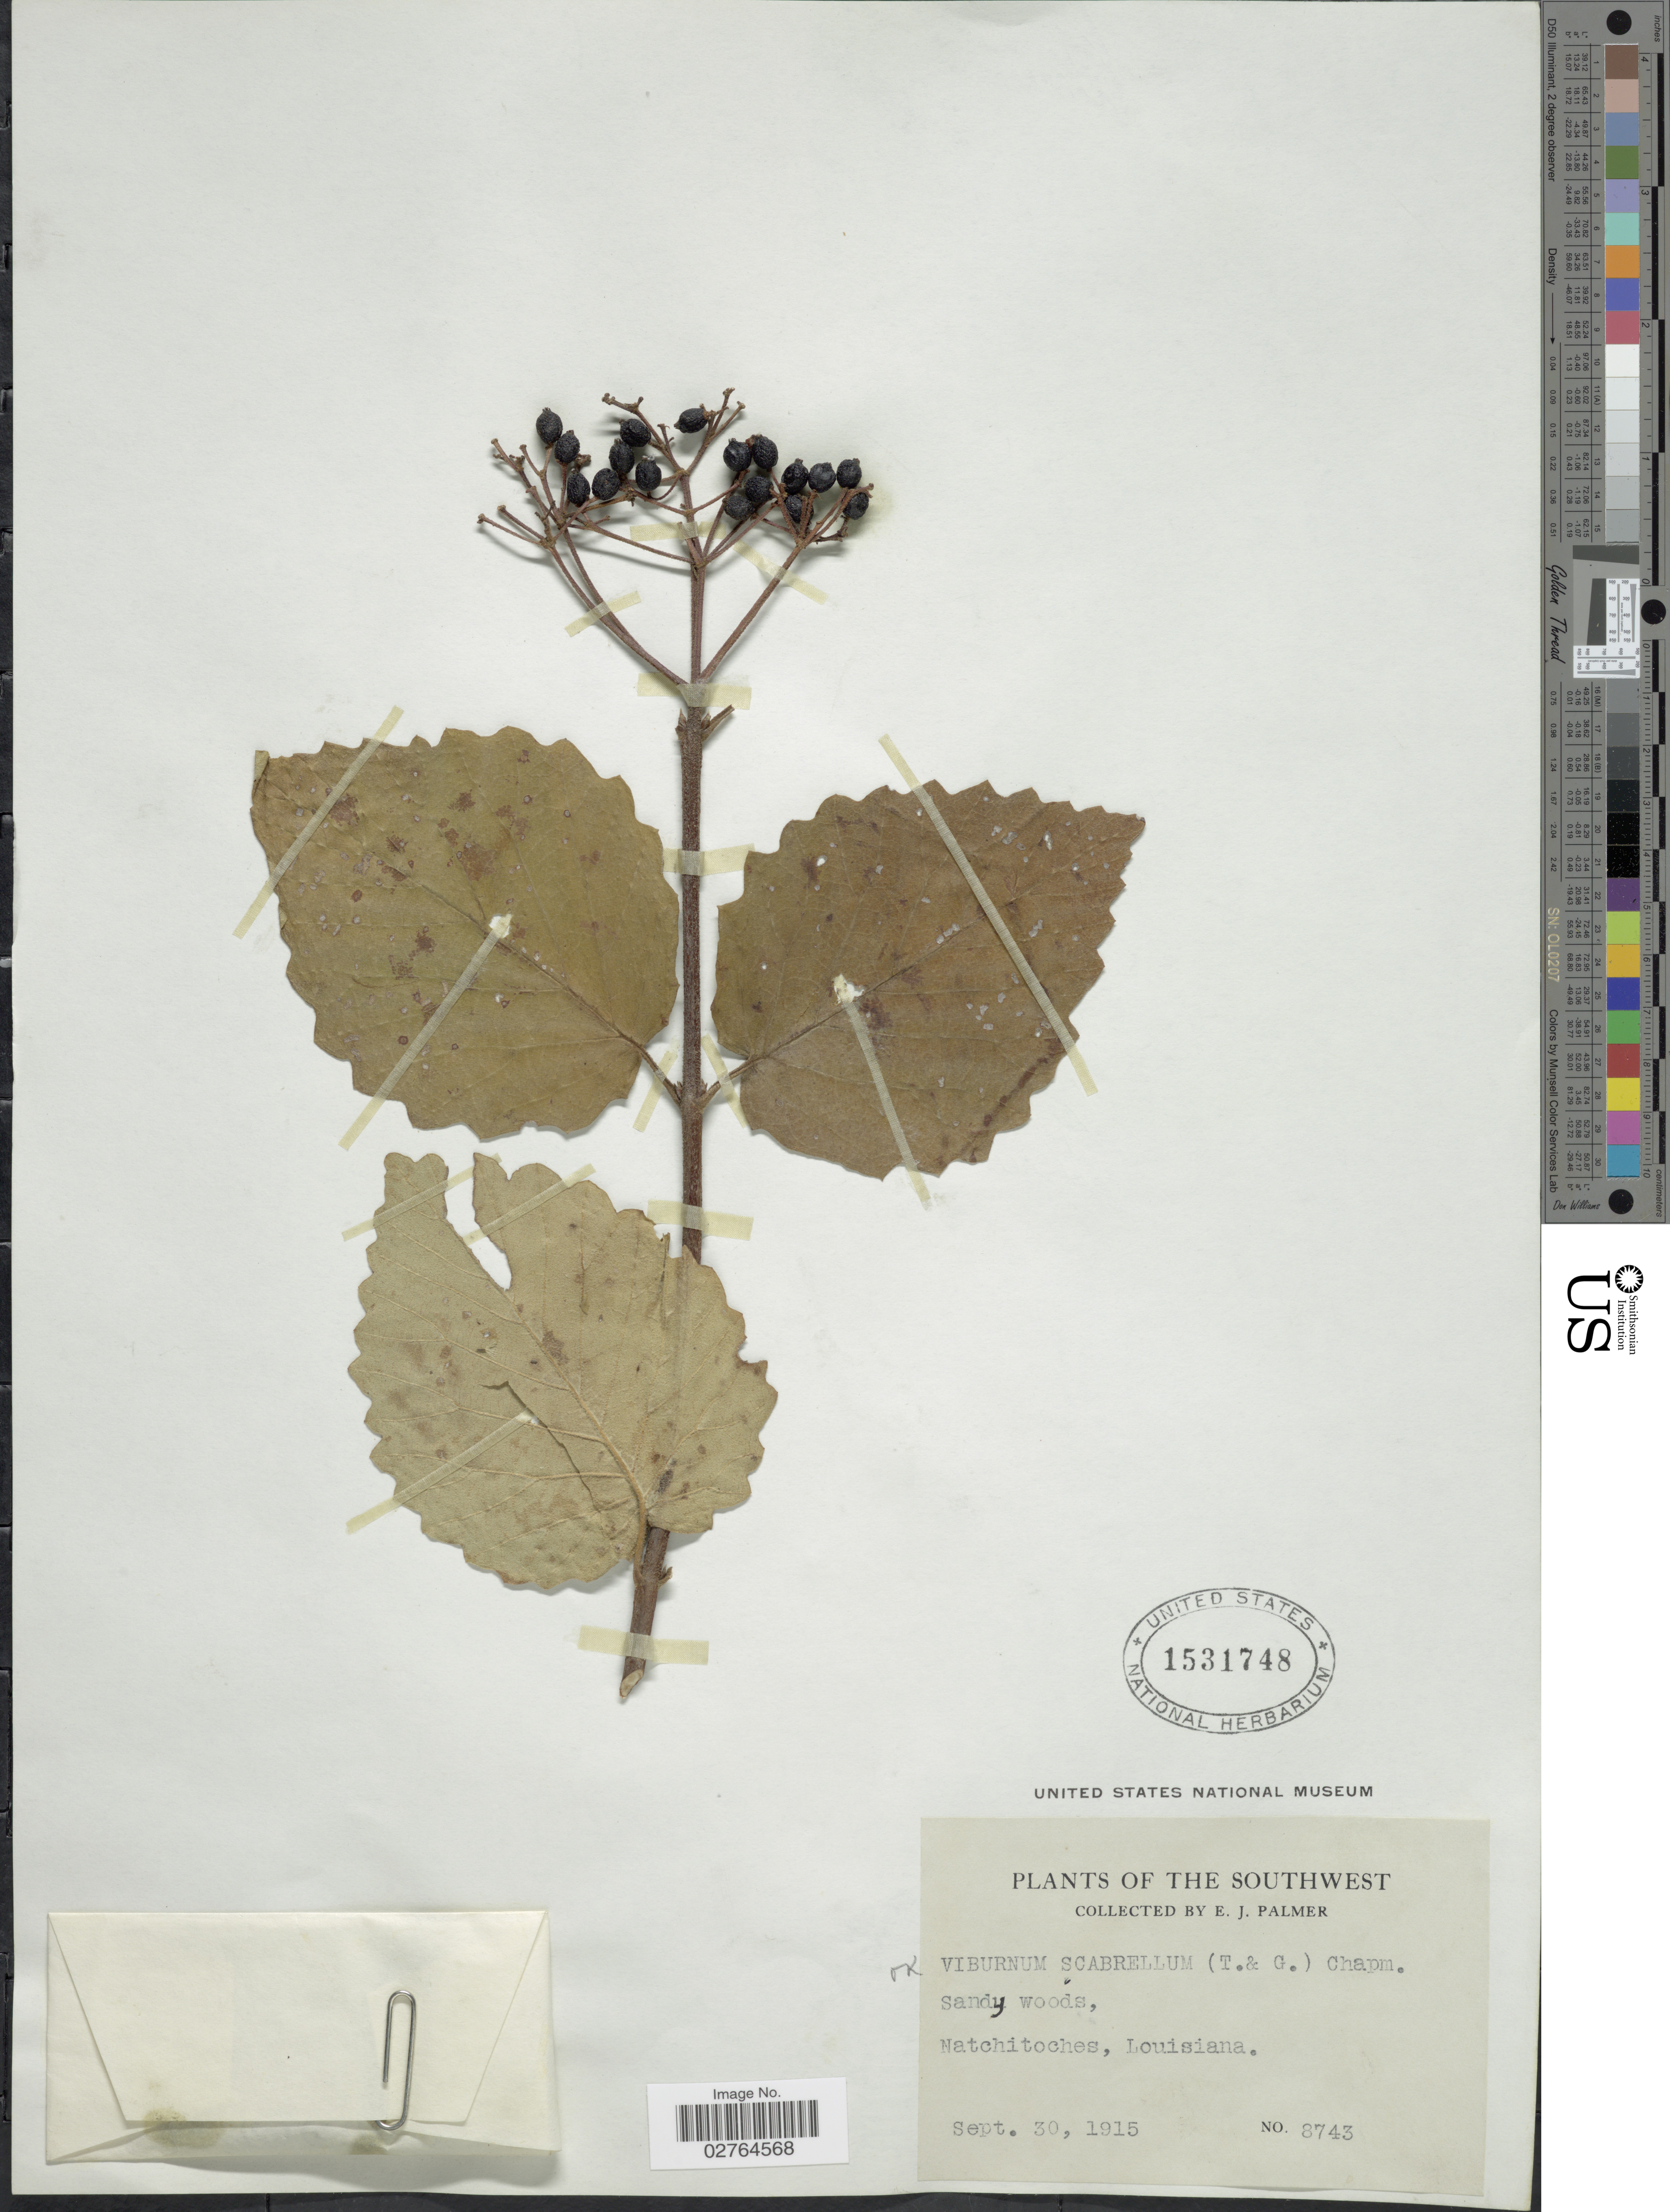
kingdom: Plantae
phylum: Tracheophyta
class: Magnoliopsida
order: Dipsacales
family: Viburnaceae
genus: Viburnum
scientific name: Viburnum scabrellum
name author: (Torr. & A. Gray) Chapm.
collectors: E. J. Palmer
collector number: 8743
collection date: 1915-09-30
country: United States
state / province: Louisiana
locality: The Southwest, Natchitoches.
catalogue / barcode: US 1531748